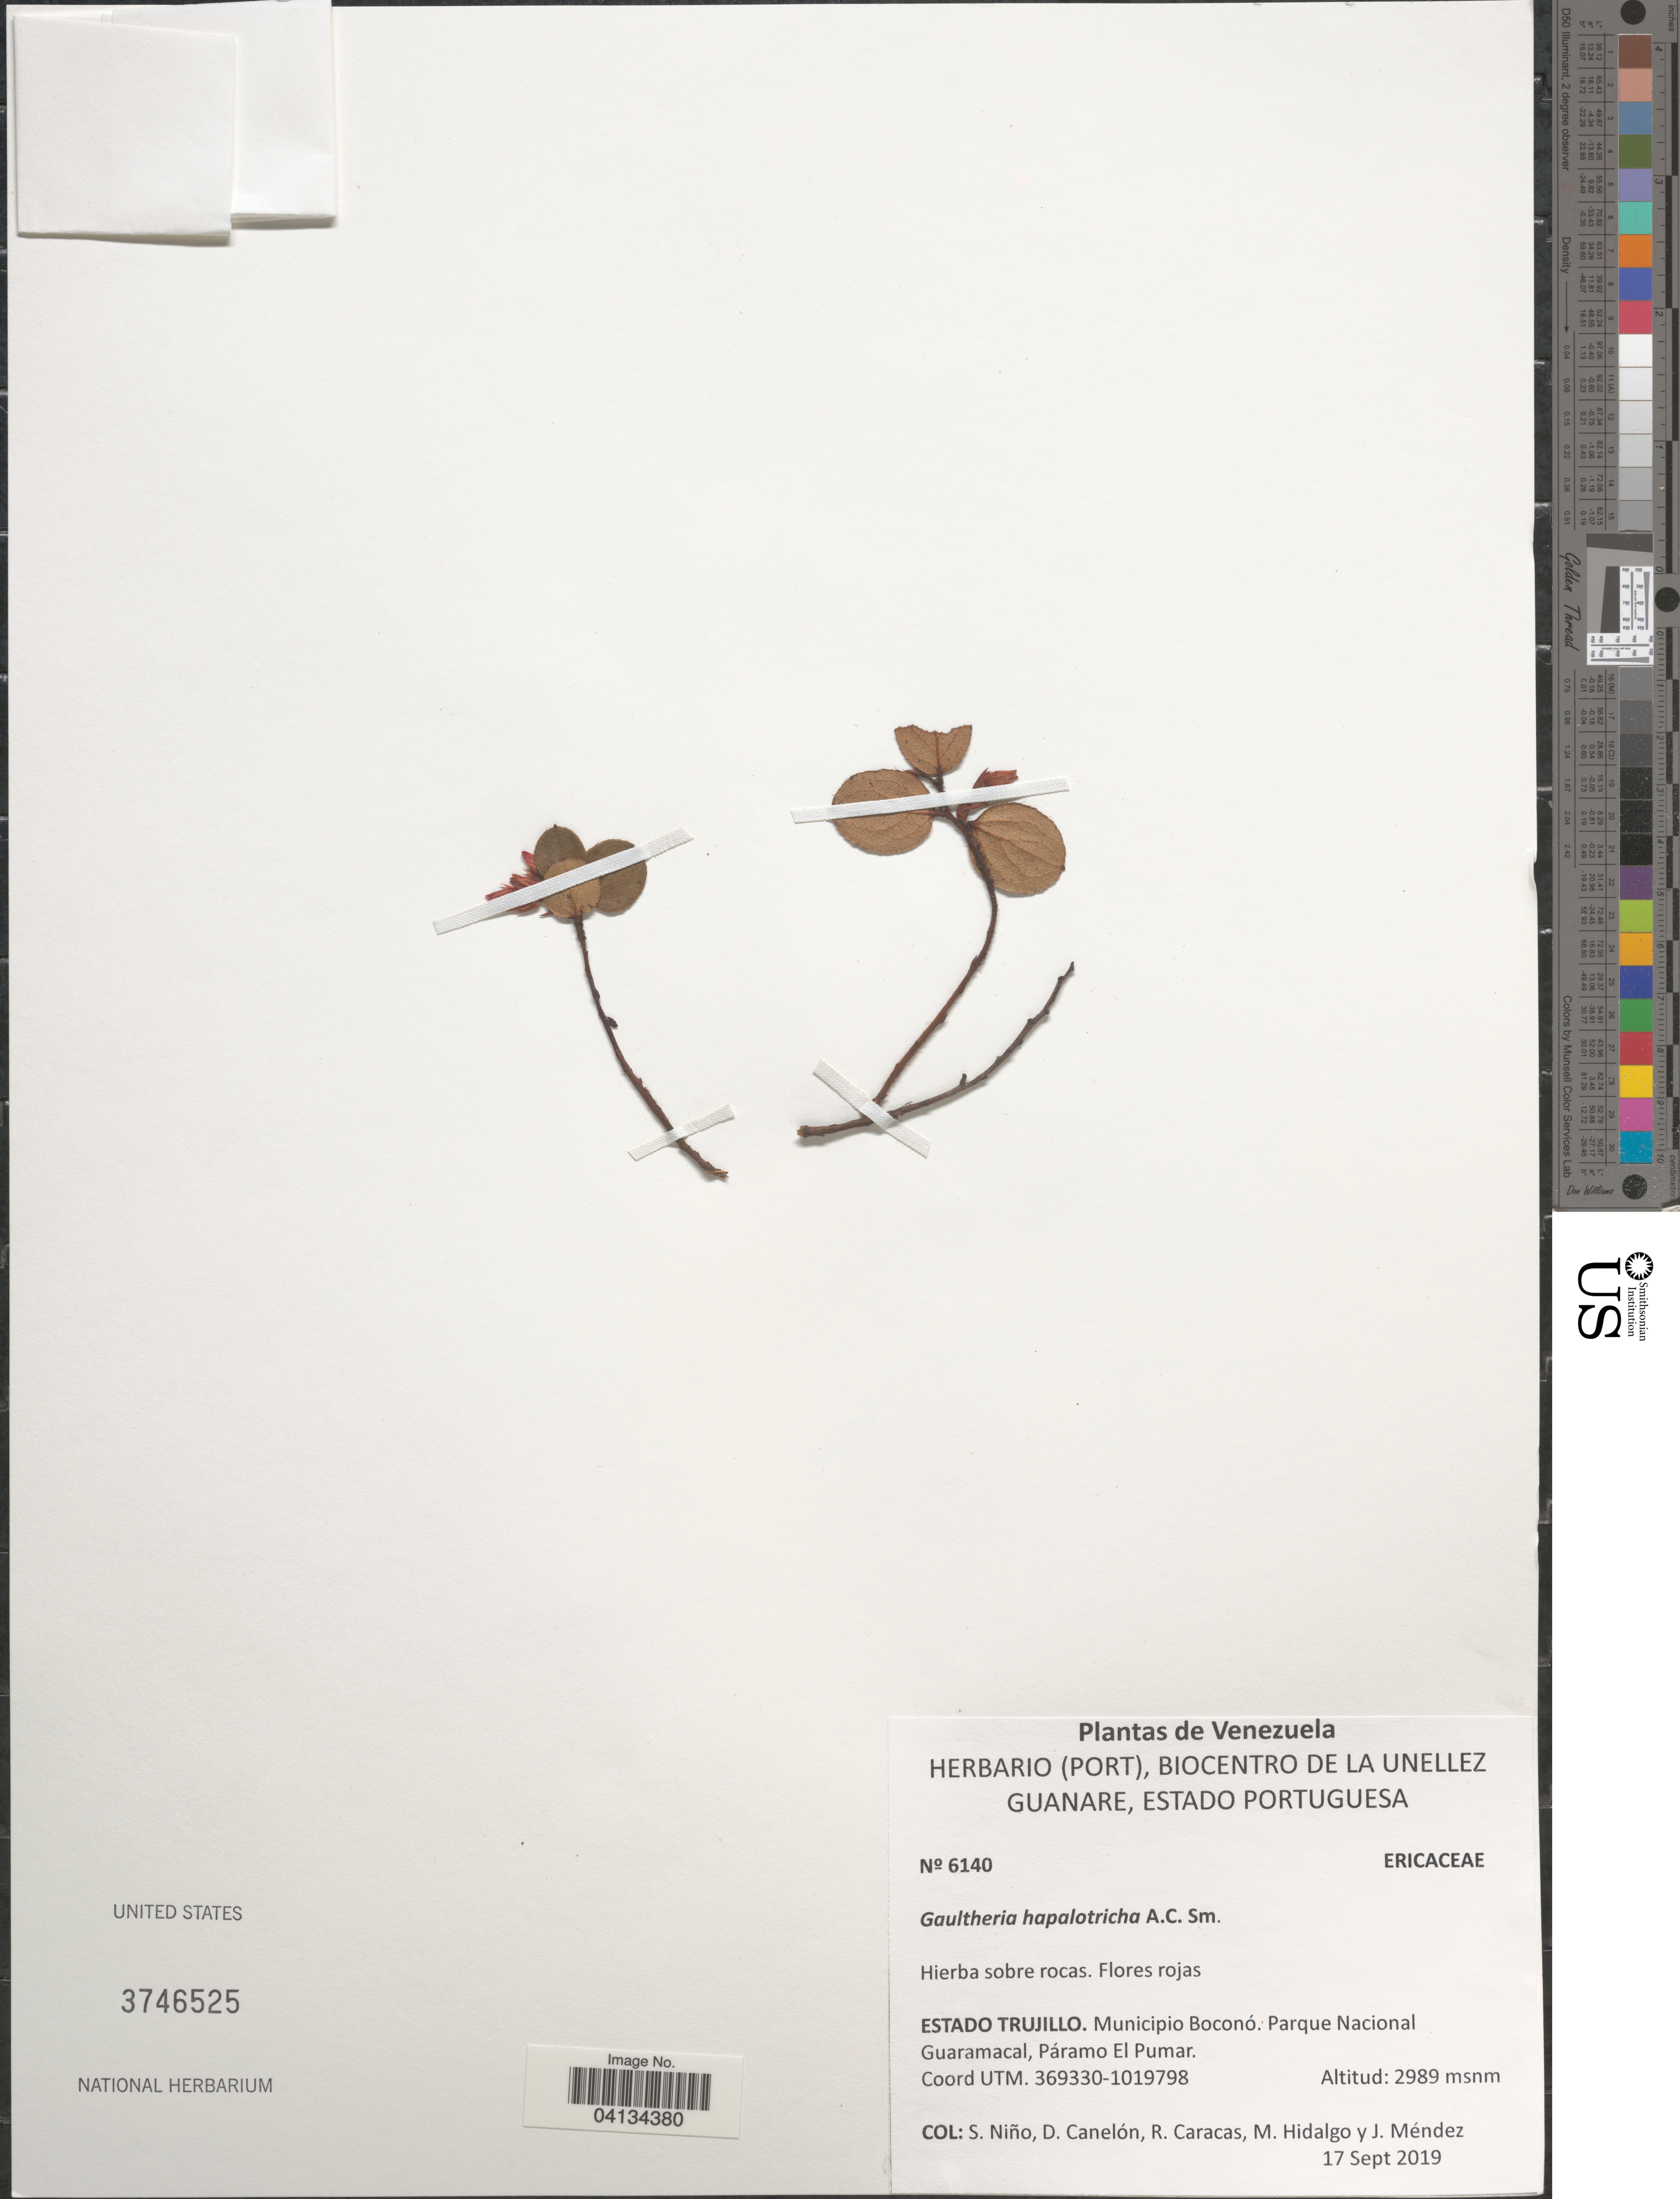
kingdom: Plantae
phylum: Tracheophyta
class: Magnoliopsida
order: Ericales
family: Ericaceae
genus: Gaultheria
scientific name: Gaultheria hapalotricha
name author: A.C. Sm.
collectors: S. M. Niño, D. Canelón, R. Caracas, M. Hidalgo & J. Mendez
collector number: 6140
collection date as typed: Transcribed d/m/y: 17/9/2019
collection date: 2019-09-17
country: Venezuela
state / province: Trujillo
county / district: Boconó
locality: Parque Nacional Guaramacal, Páramo El Pumar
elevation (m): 2989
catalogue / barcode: US 3746525